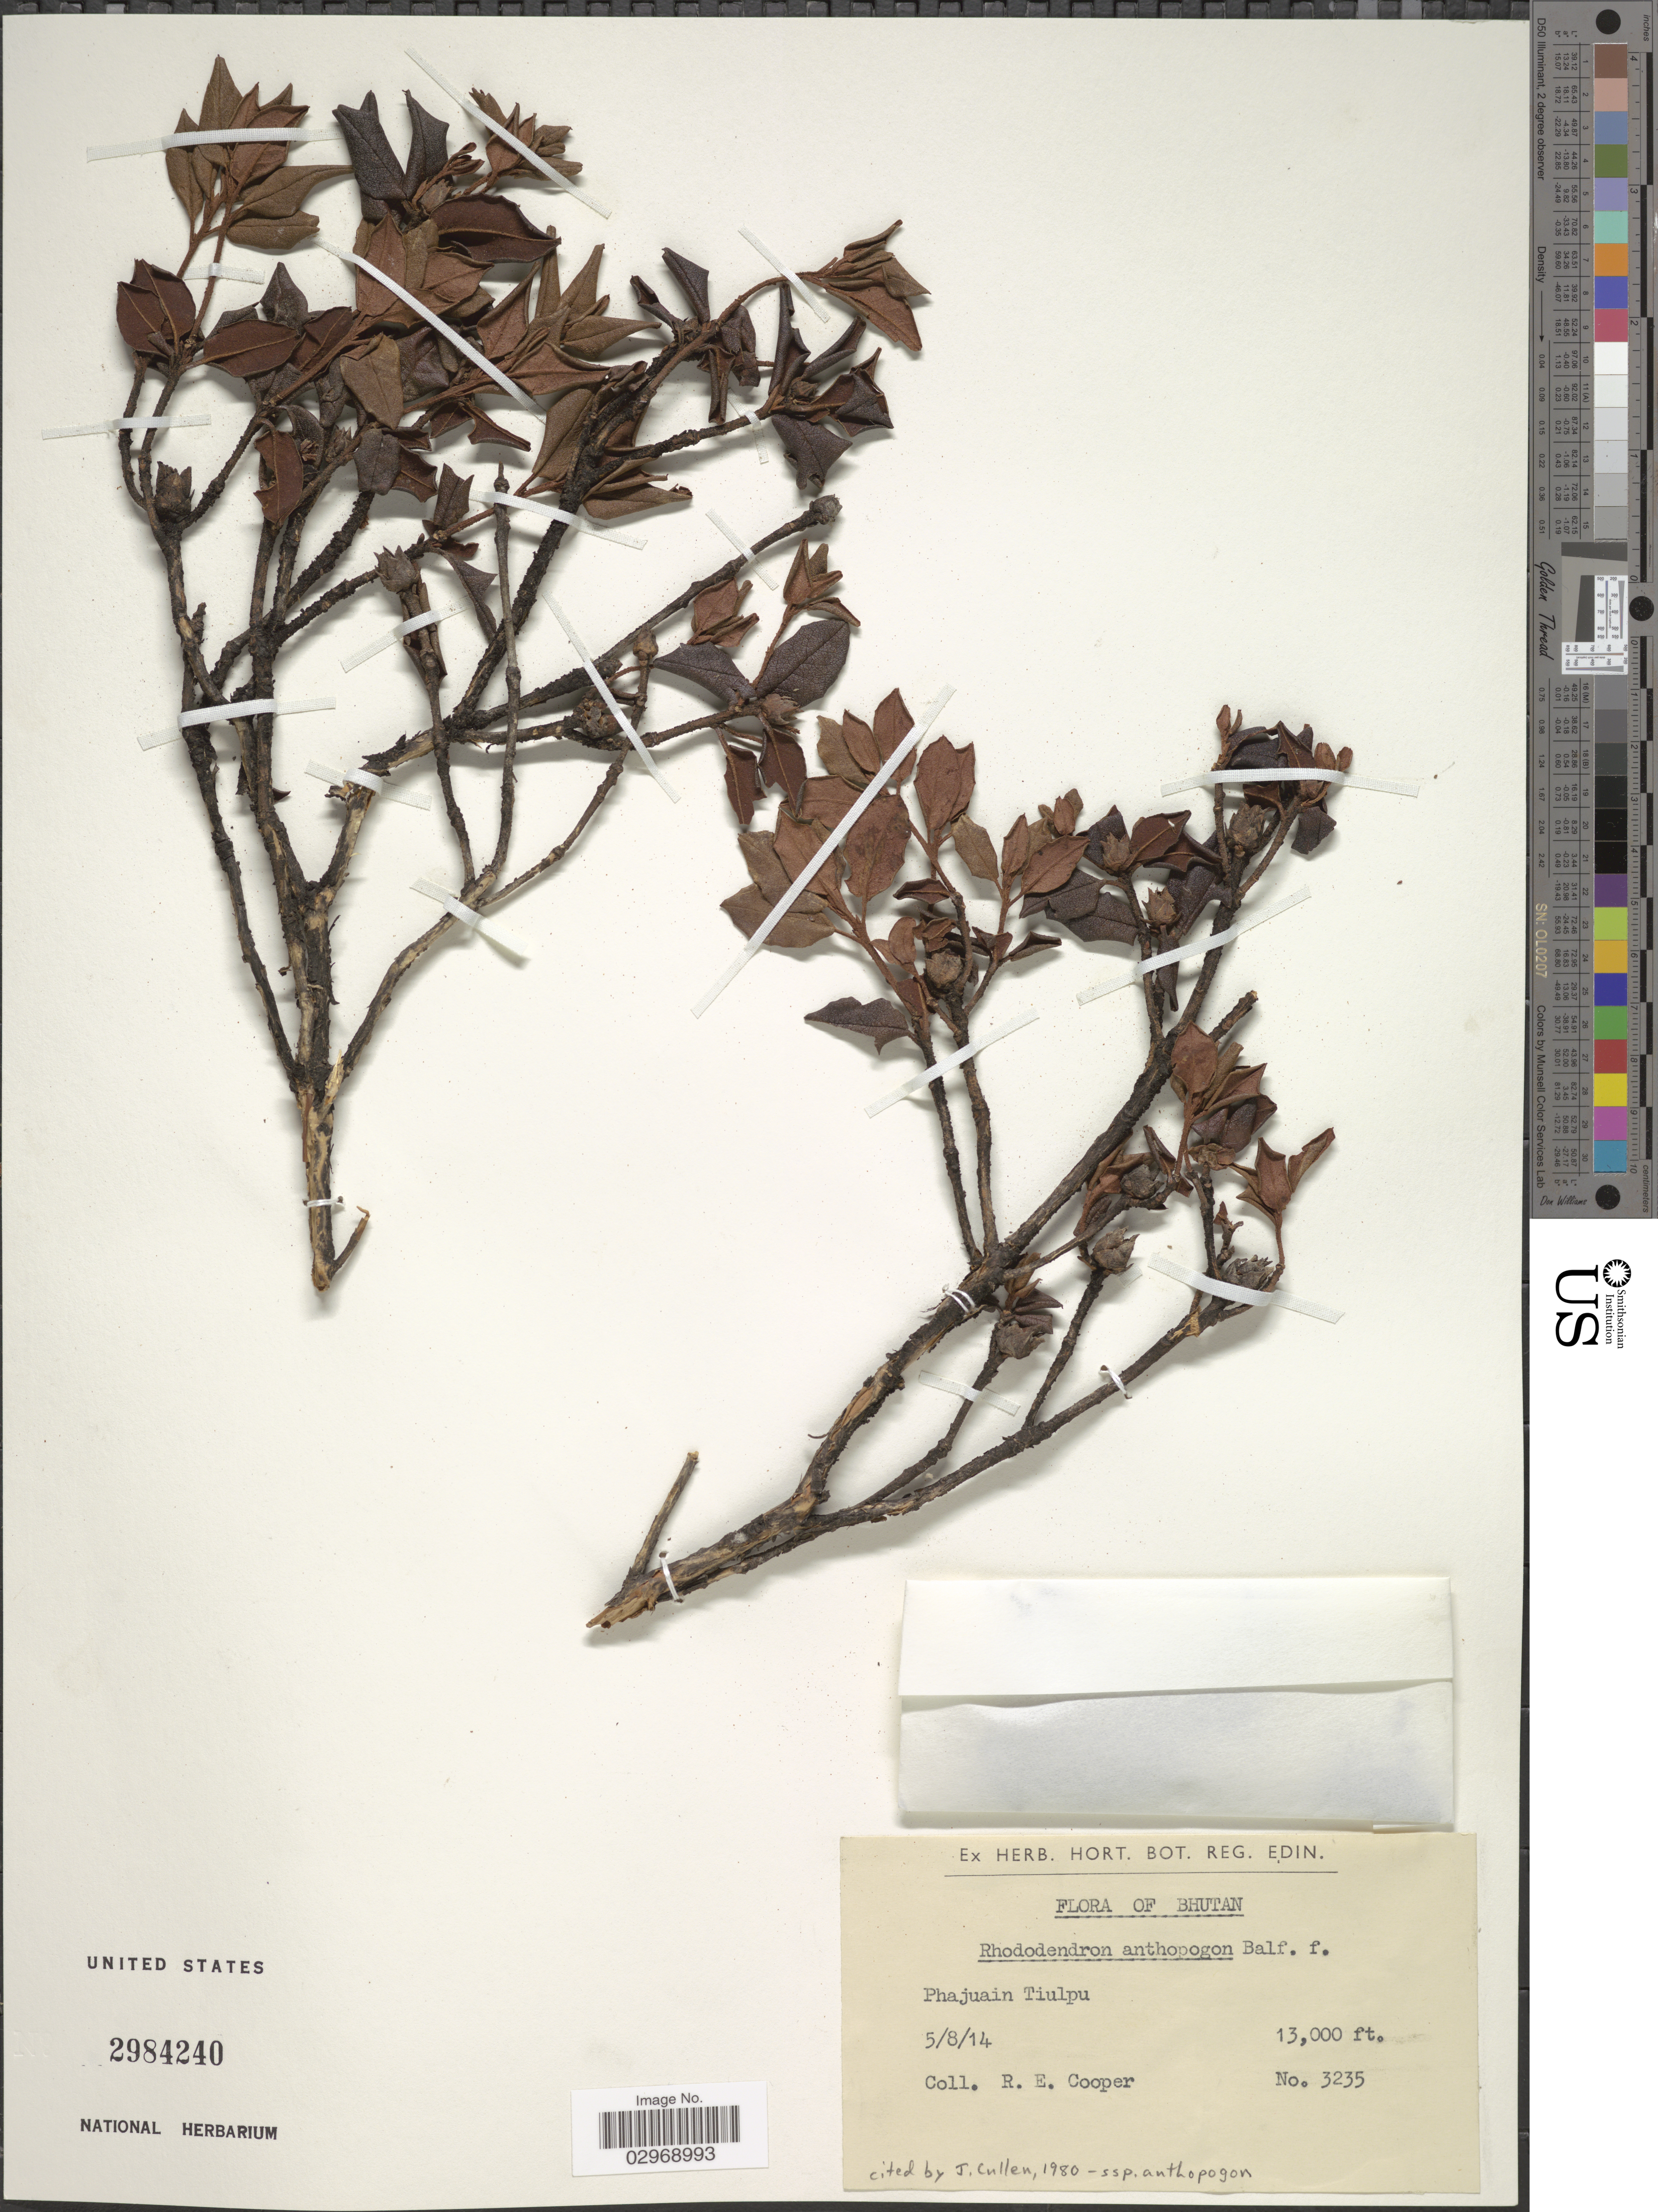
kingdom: Plantae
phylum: Tracheophyta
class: Magnoliopsida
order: Ericales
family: Ericaceae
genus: Rhododendron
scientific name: Rhododendron anthopogon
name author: D. Don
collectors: R. E. Cooper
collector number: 3235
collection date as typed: Transcribed d/m/y: 5/8/14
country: Bhutan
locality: Phajuain Tiulpu.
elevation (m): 3962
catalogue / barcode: US 2984240